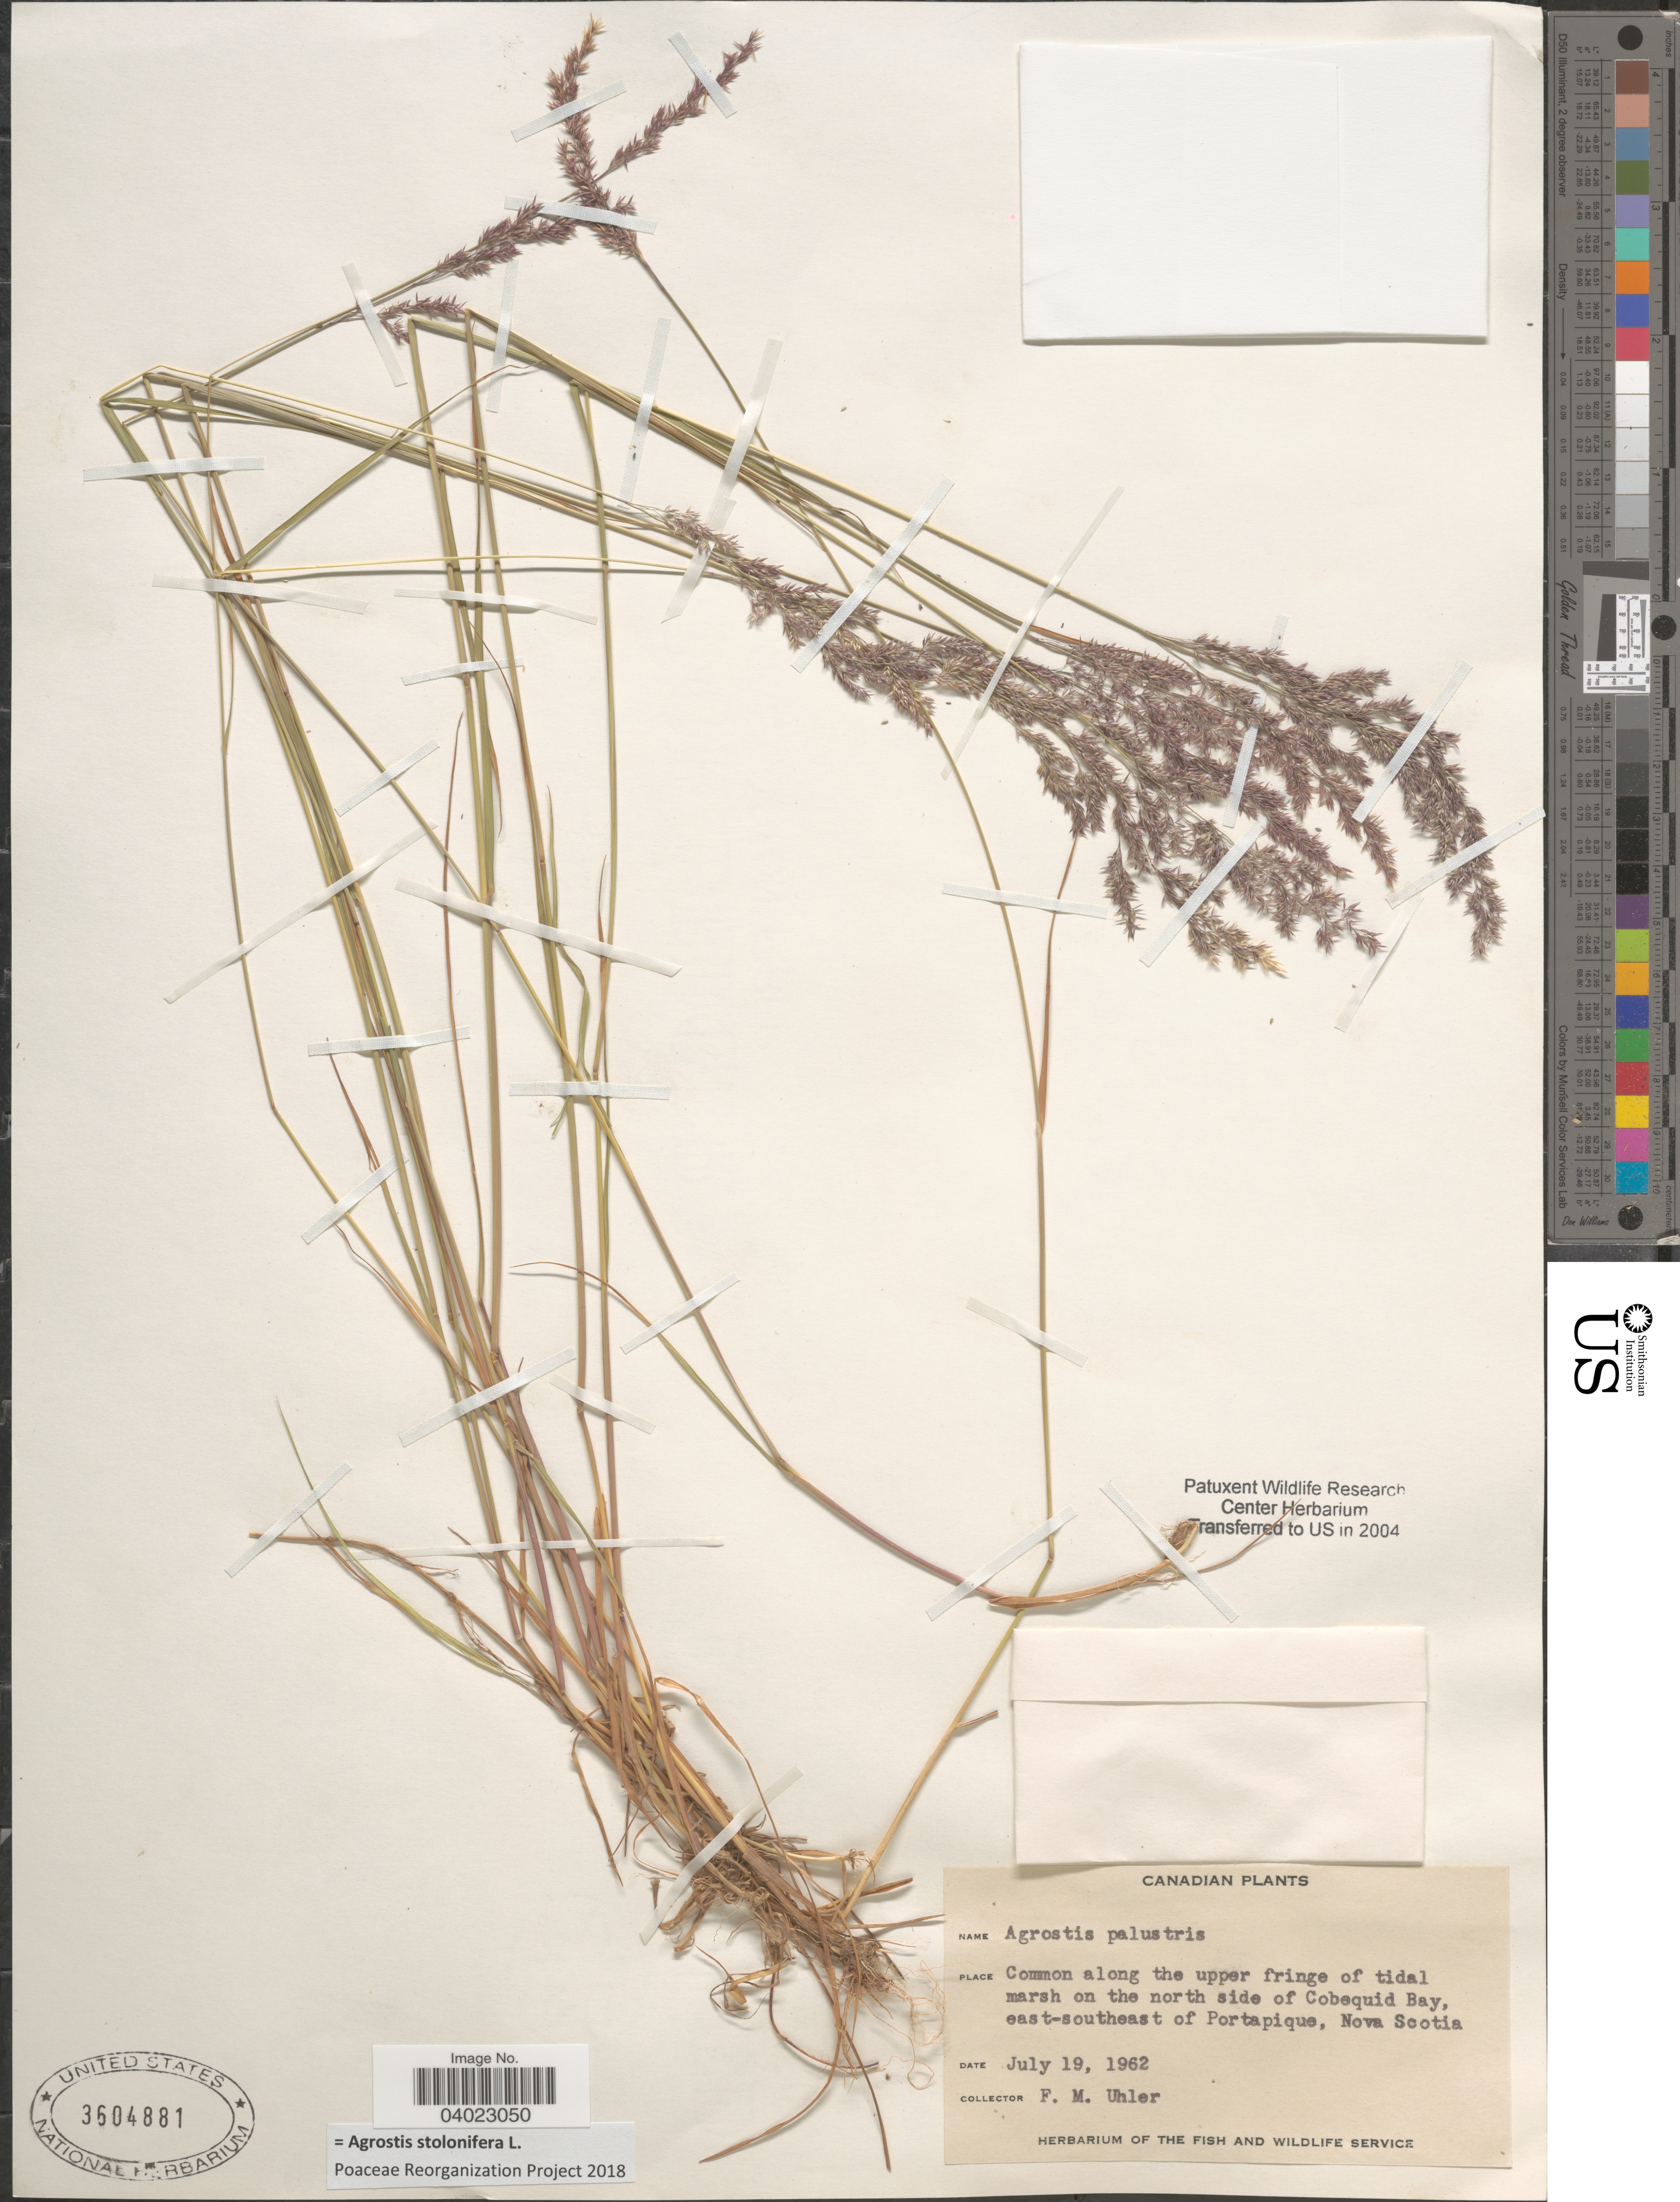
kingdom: Plantae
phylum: Tracheophyta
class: Liliopsida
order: Poales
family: Poaceae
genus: Agrostis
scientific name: Agrostis stolonifera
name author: L.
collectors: F. M. Uhler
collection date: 1962-07-19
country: Canada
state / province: Nova Scotia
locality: Along the upper fringe of tidal marsh on the north side of Cobequid Bay, east-southeast of Portapique.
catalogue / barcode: US 3604881